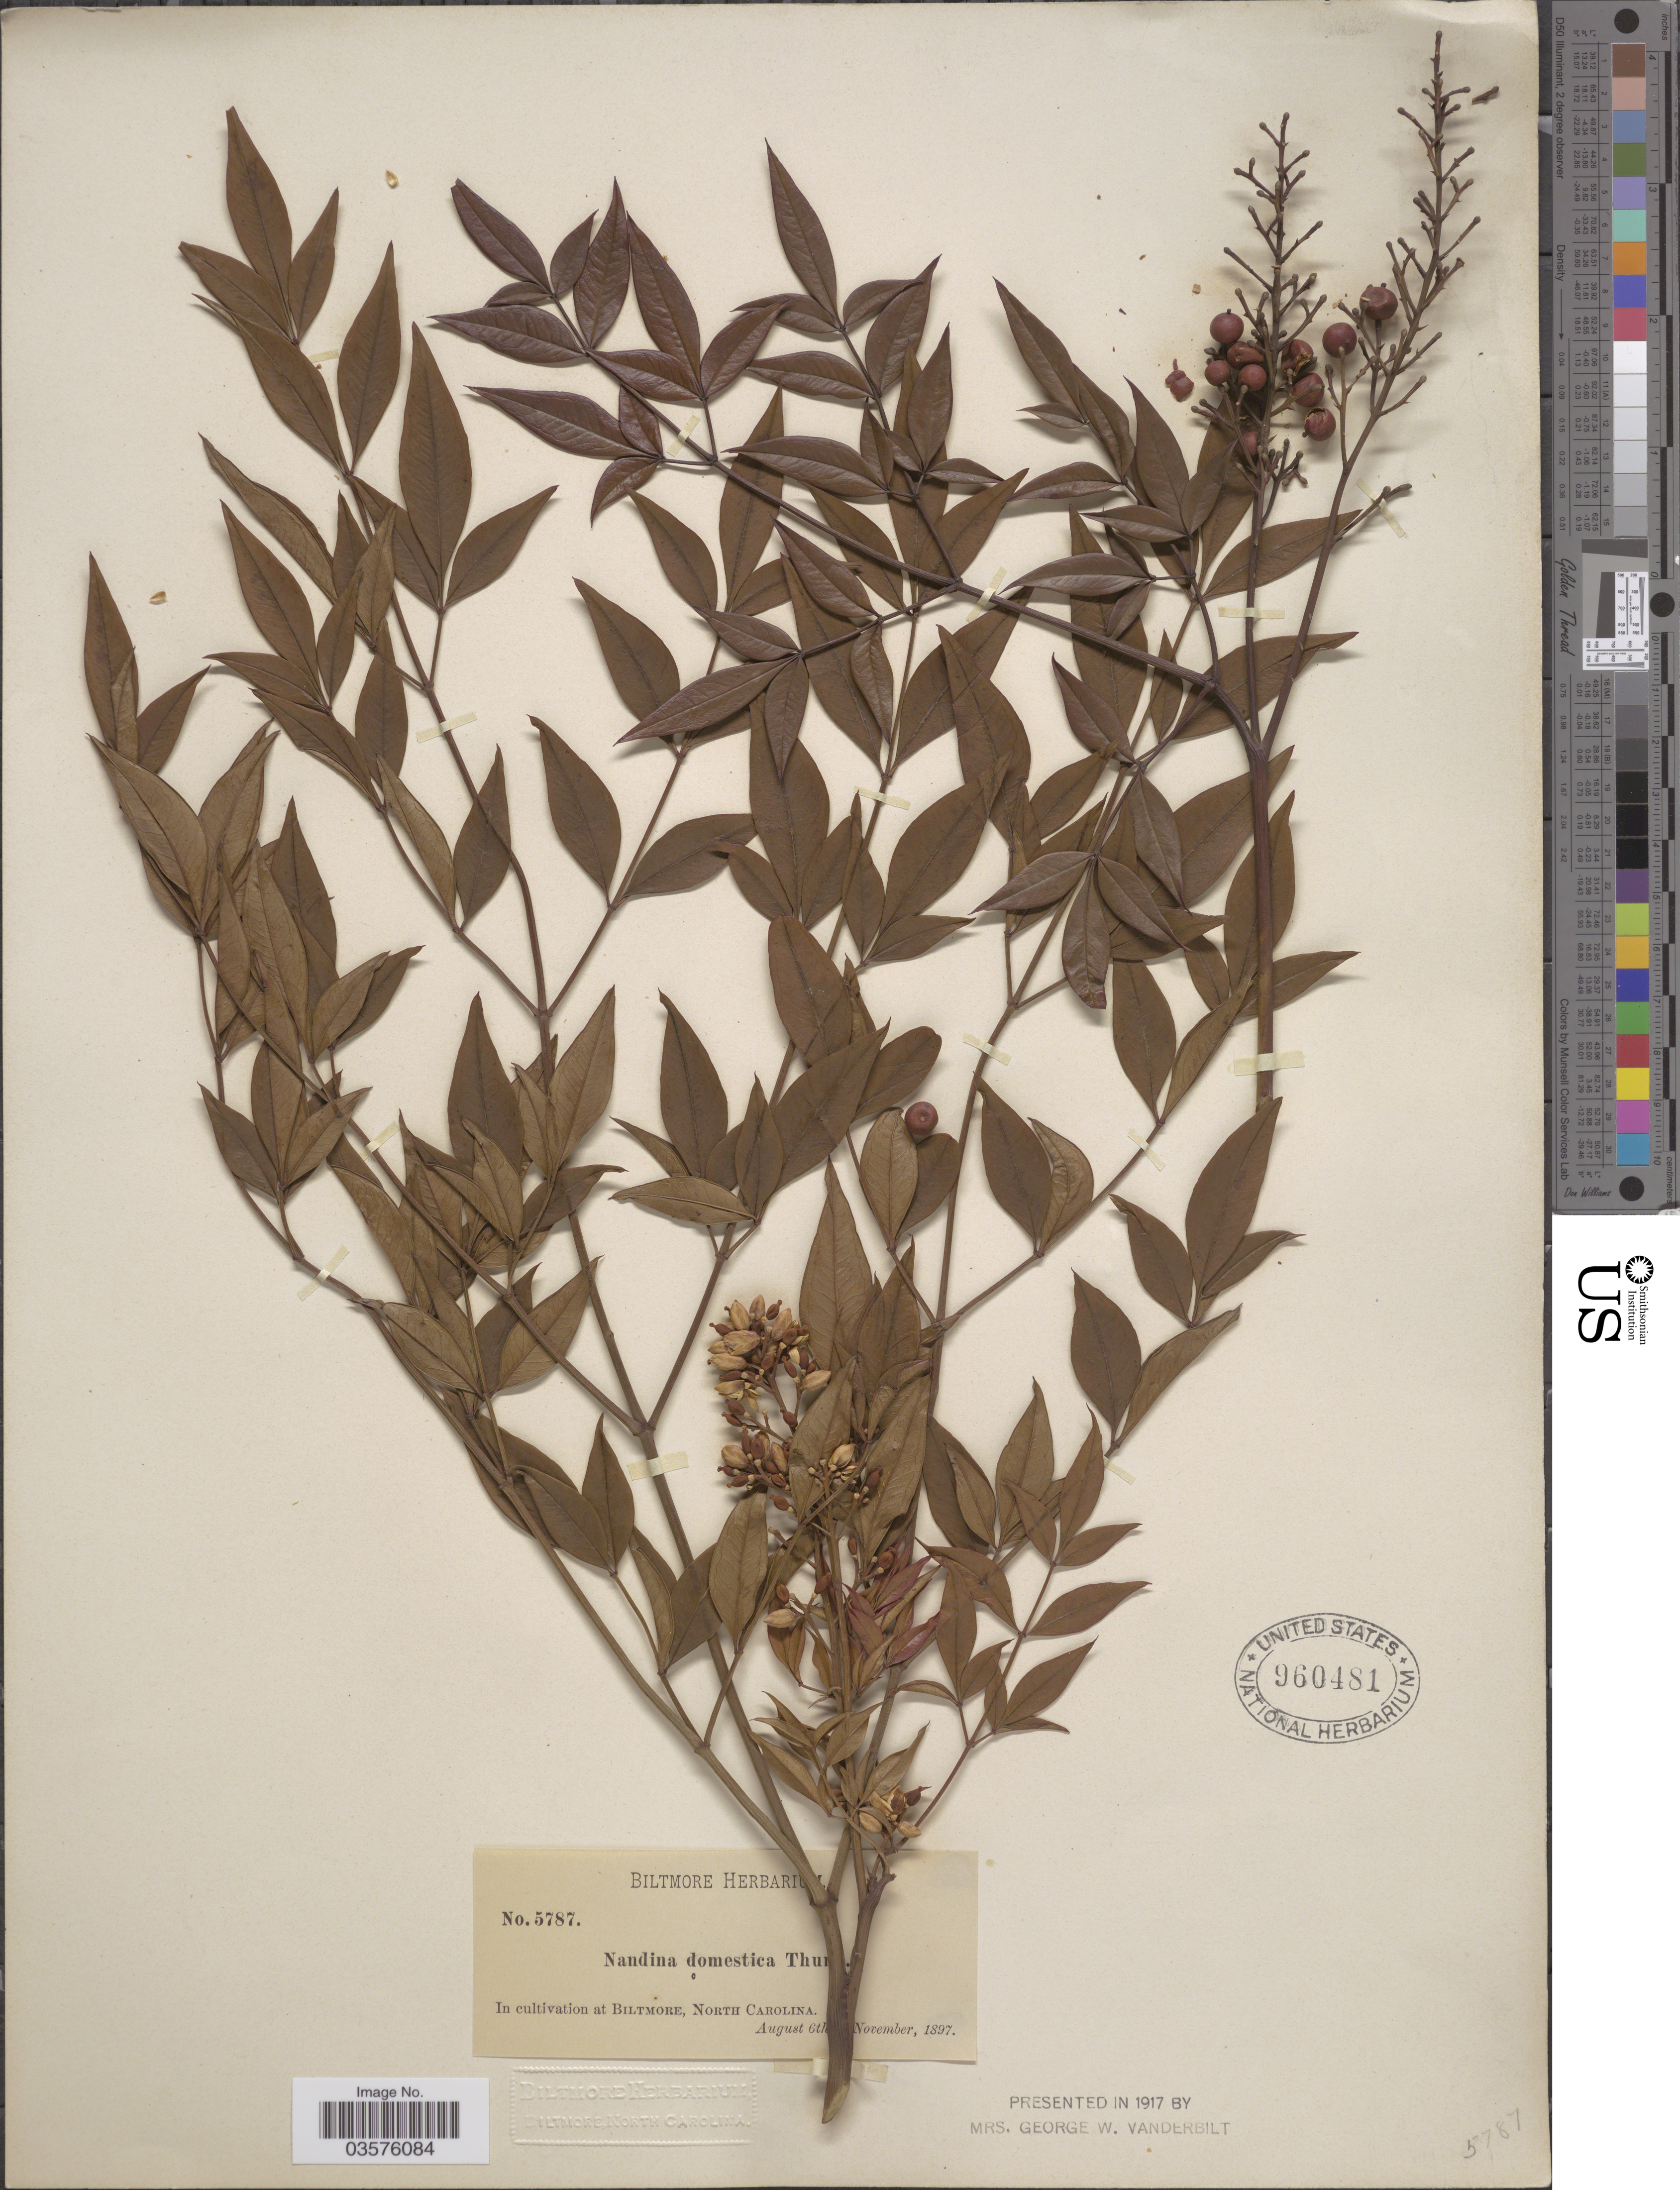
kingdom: Plantae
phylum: Tracheophyta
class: Magnoliopsida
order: Ranunculales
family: Berberidaceae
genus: Nandina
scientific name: Nandina domestica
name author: Thunb.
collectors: ex herb. Biltmore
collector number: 5787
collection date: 1897-08-06/1897-11-20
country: United States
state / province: North Carolina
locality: Biltmore.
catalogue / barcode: US 960481